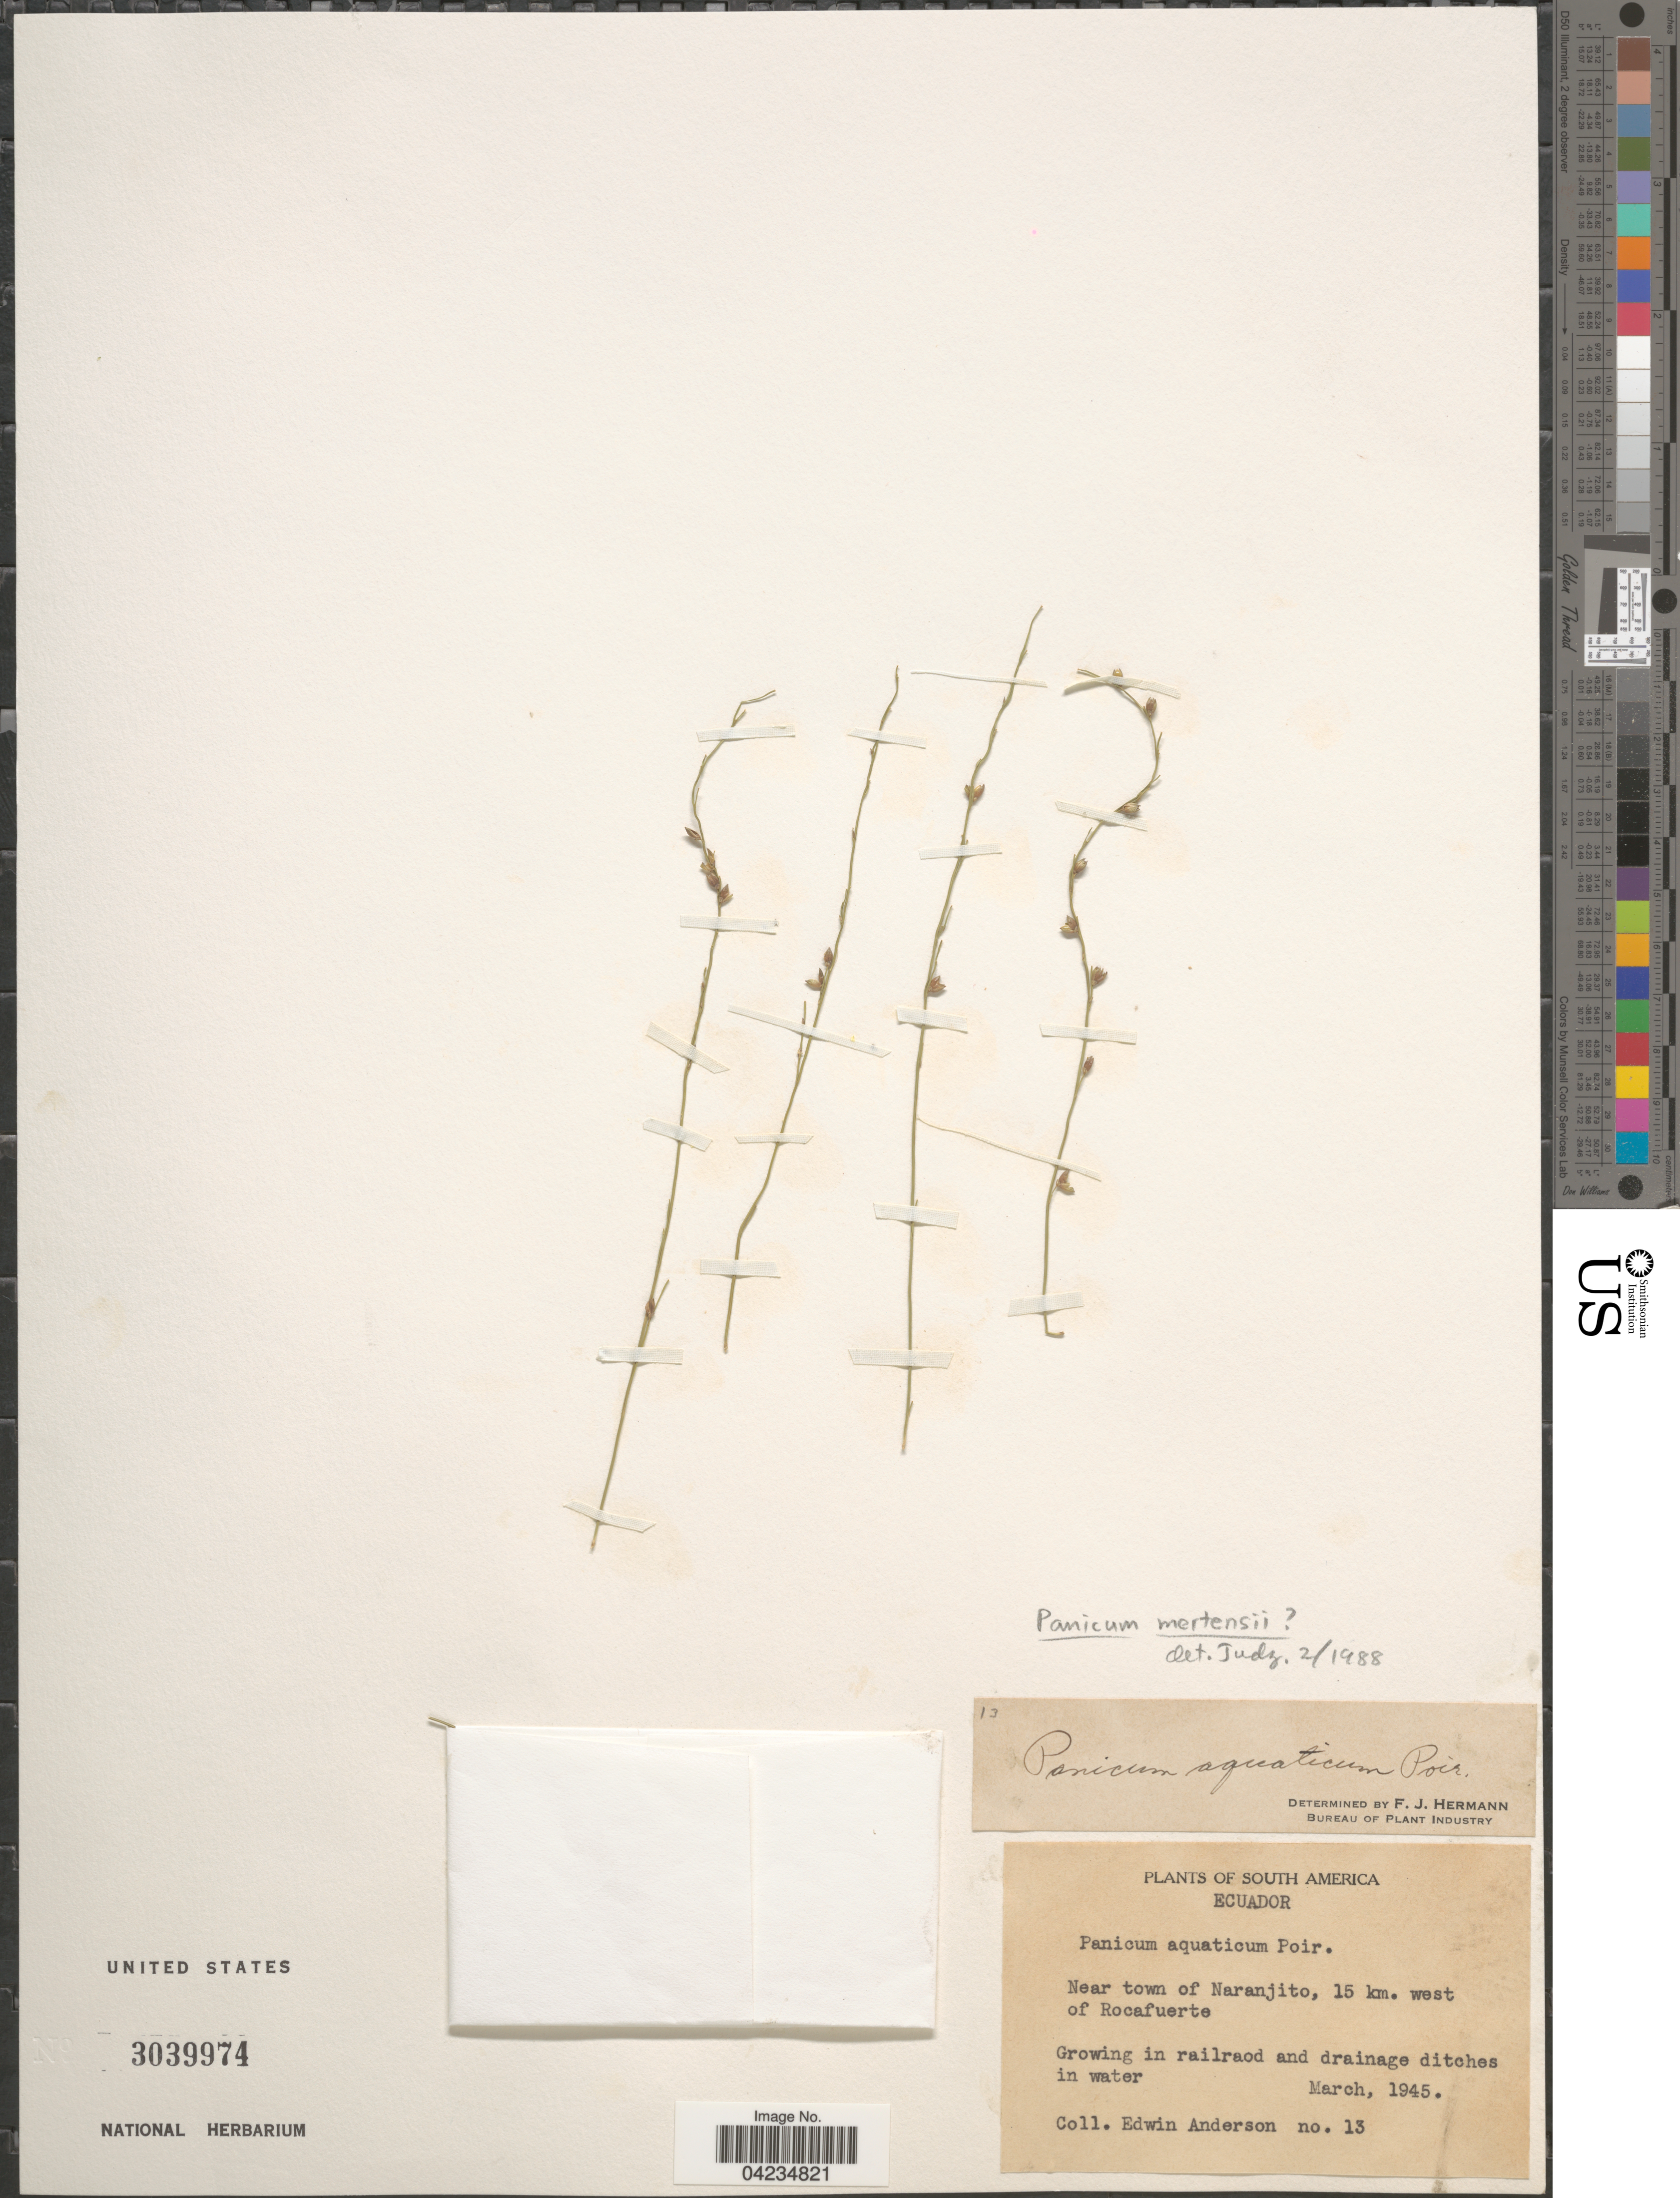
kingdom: Plantae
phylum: Tracheophyta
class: Liliopsida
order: Poales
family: Poaceae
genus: Stephostachys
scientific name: Stephostachys mertensii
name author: (Roth) Zuloaga & Marrone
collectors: E. Anderson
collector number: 13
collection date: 1945-03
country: Ecuador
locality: Near town of Naranjito, 15 km. west of Rocafuerte.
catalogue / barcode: US 3039974